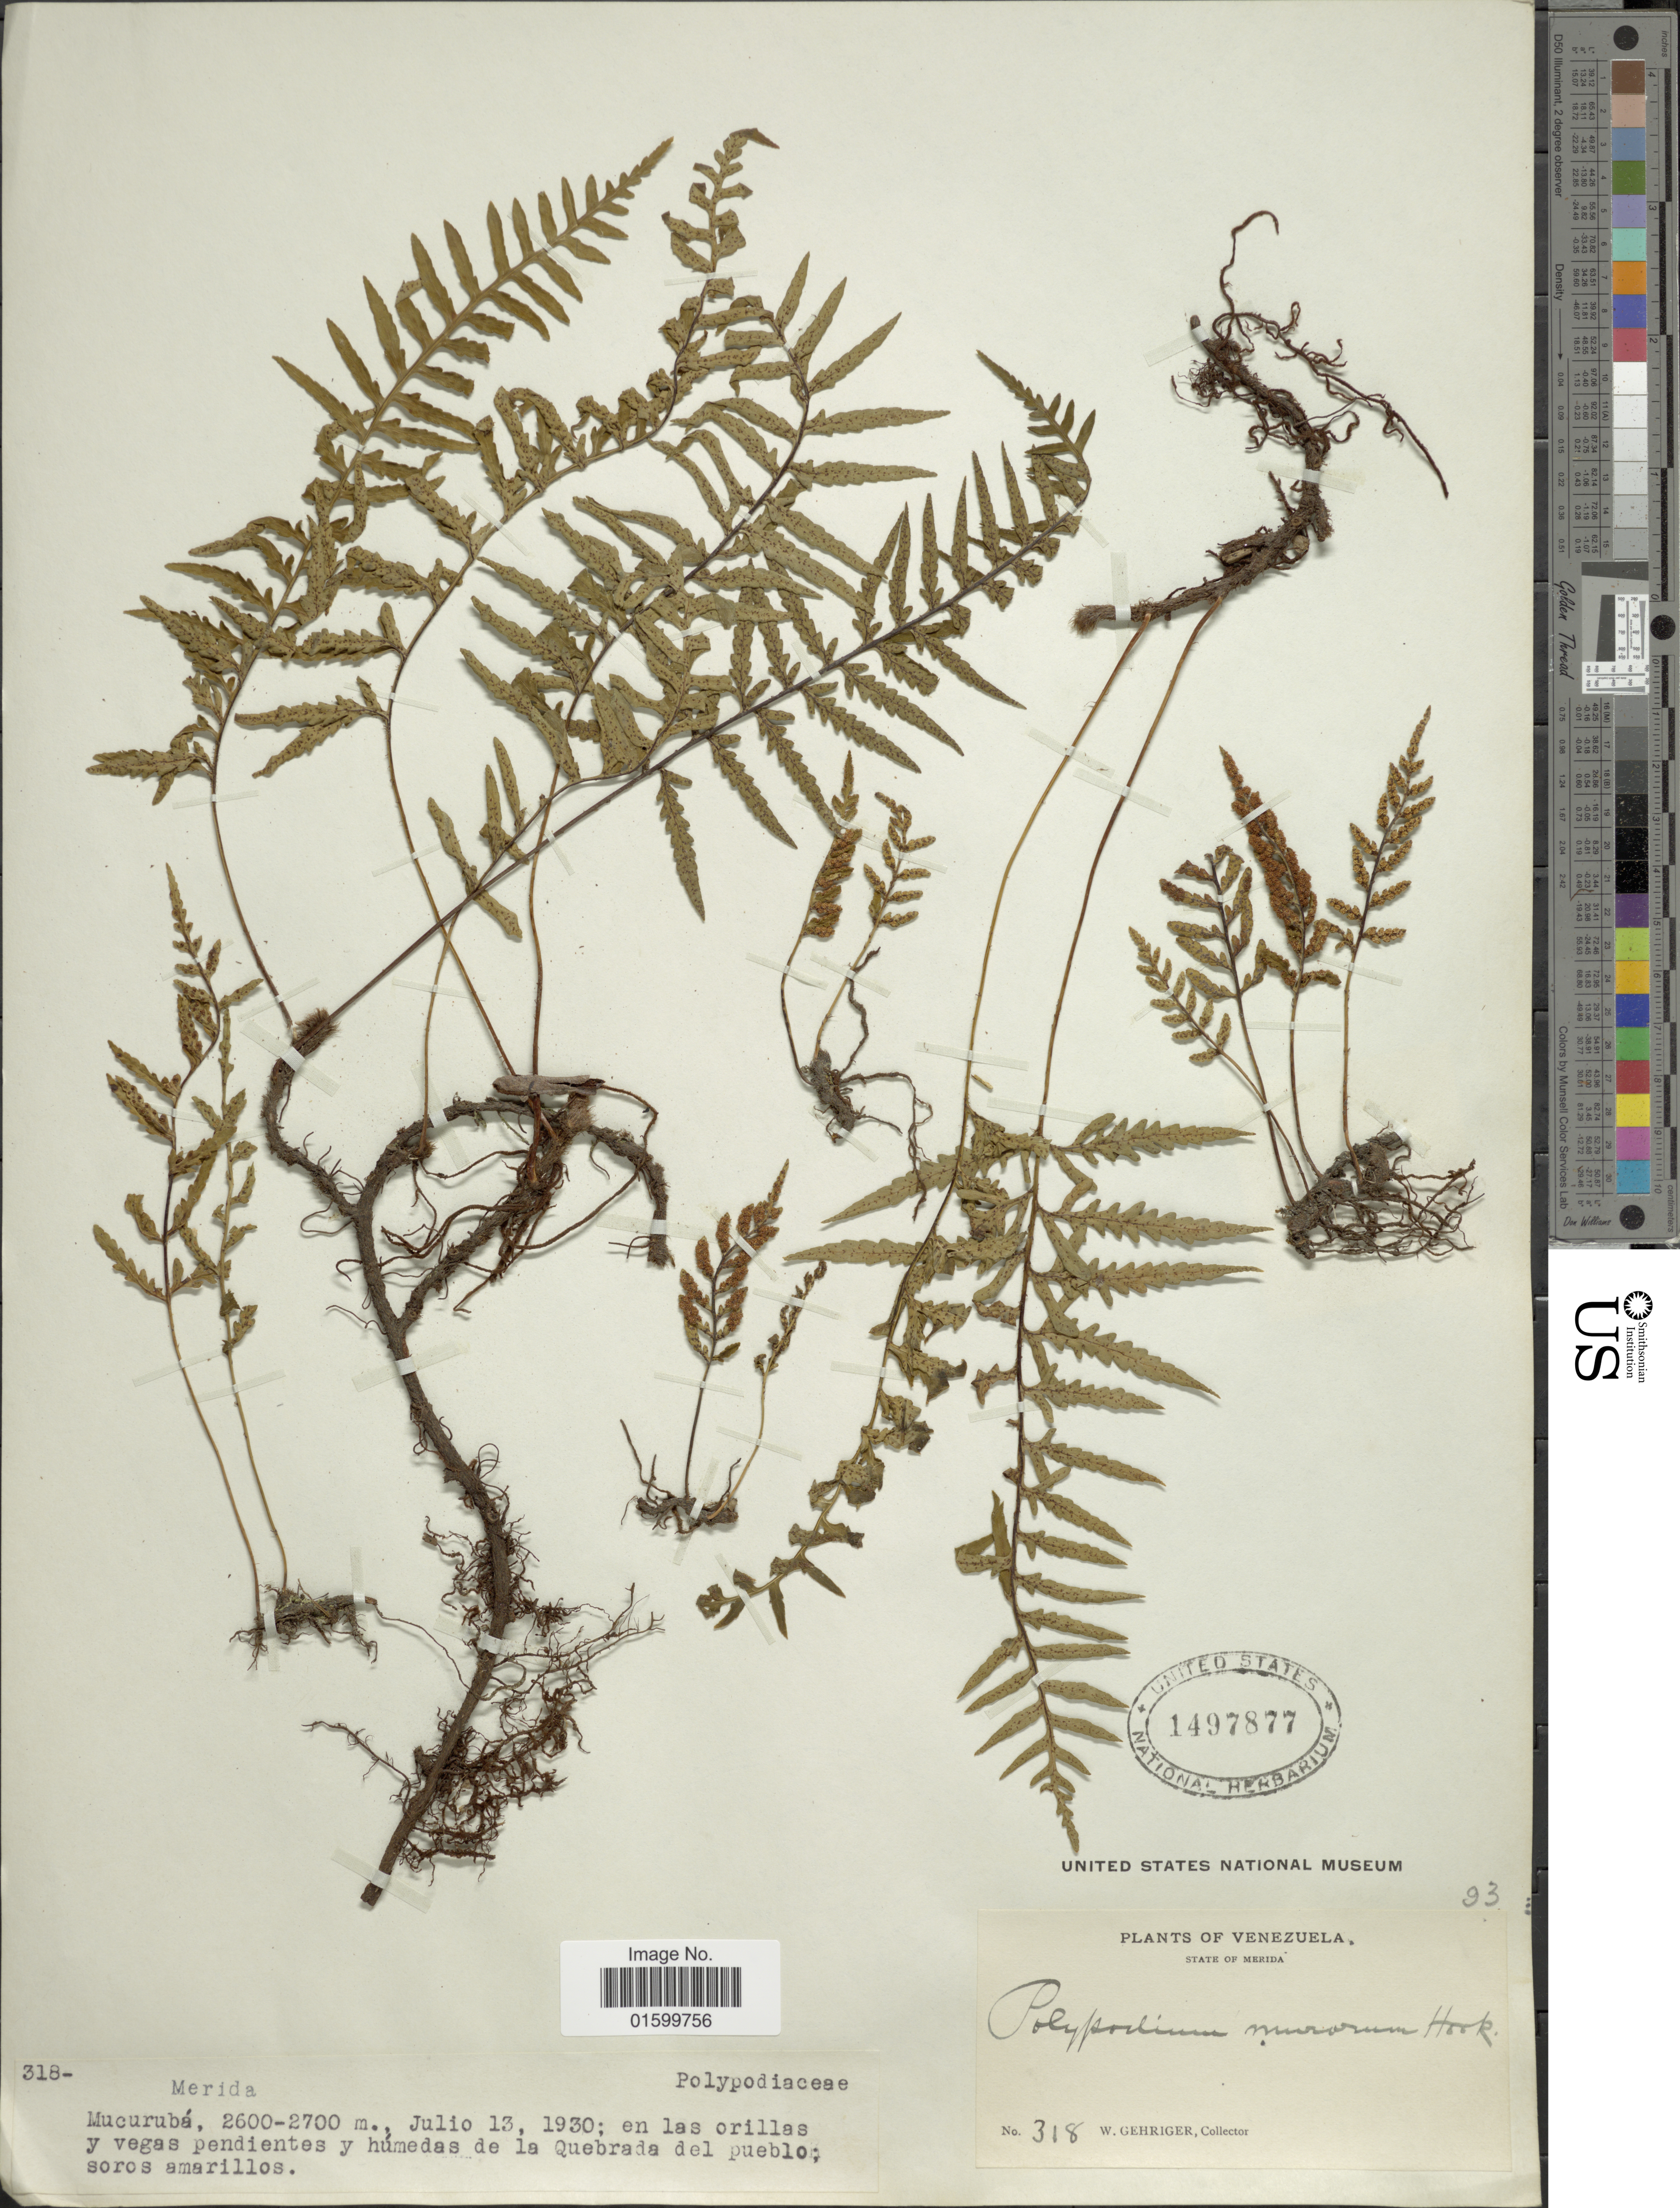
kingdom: Plantae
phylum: Tracheophyta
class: Polypodiopsida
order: Polypodiales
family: Polypodiaceae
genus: Pleopeltis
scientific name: Pleopeltis murorum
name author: (Hook.) A.R. Sm. & Tejero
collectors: W. Gehriger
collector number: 318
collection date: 1930-07-13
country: Venezuela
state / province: Mérida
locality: State of Merida, Mucuruba, la Quebrada del pueblo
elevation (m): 2600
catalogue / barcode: US 1497877